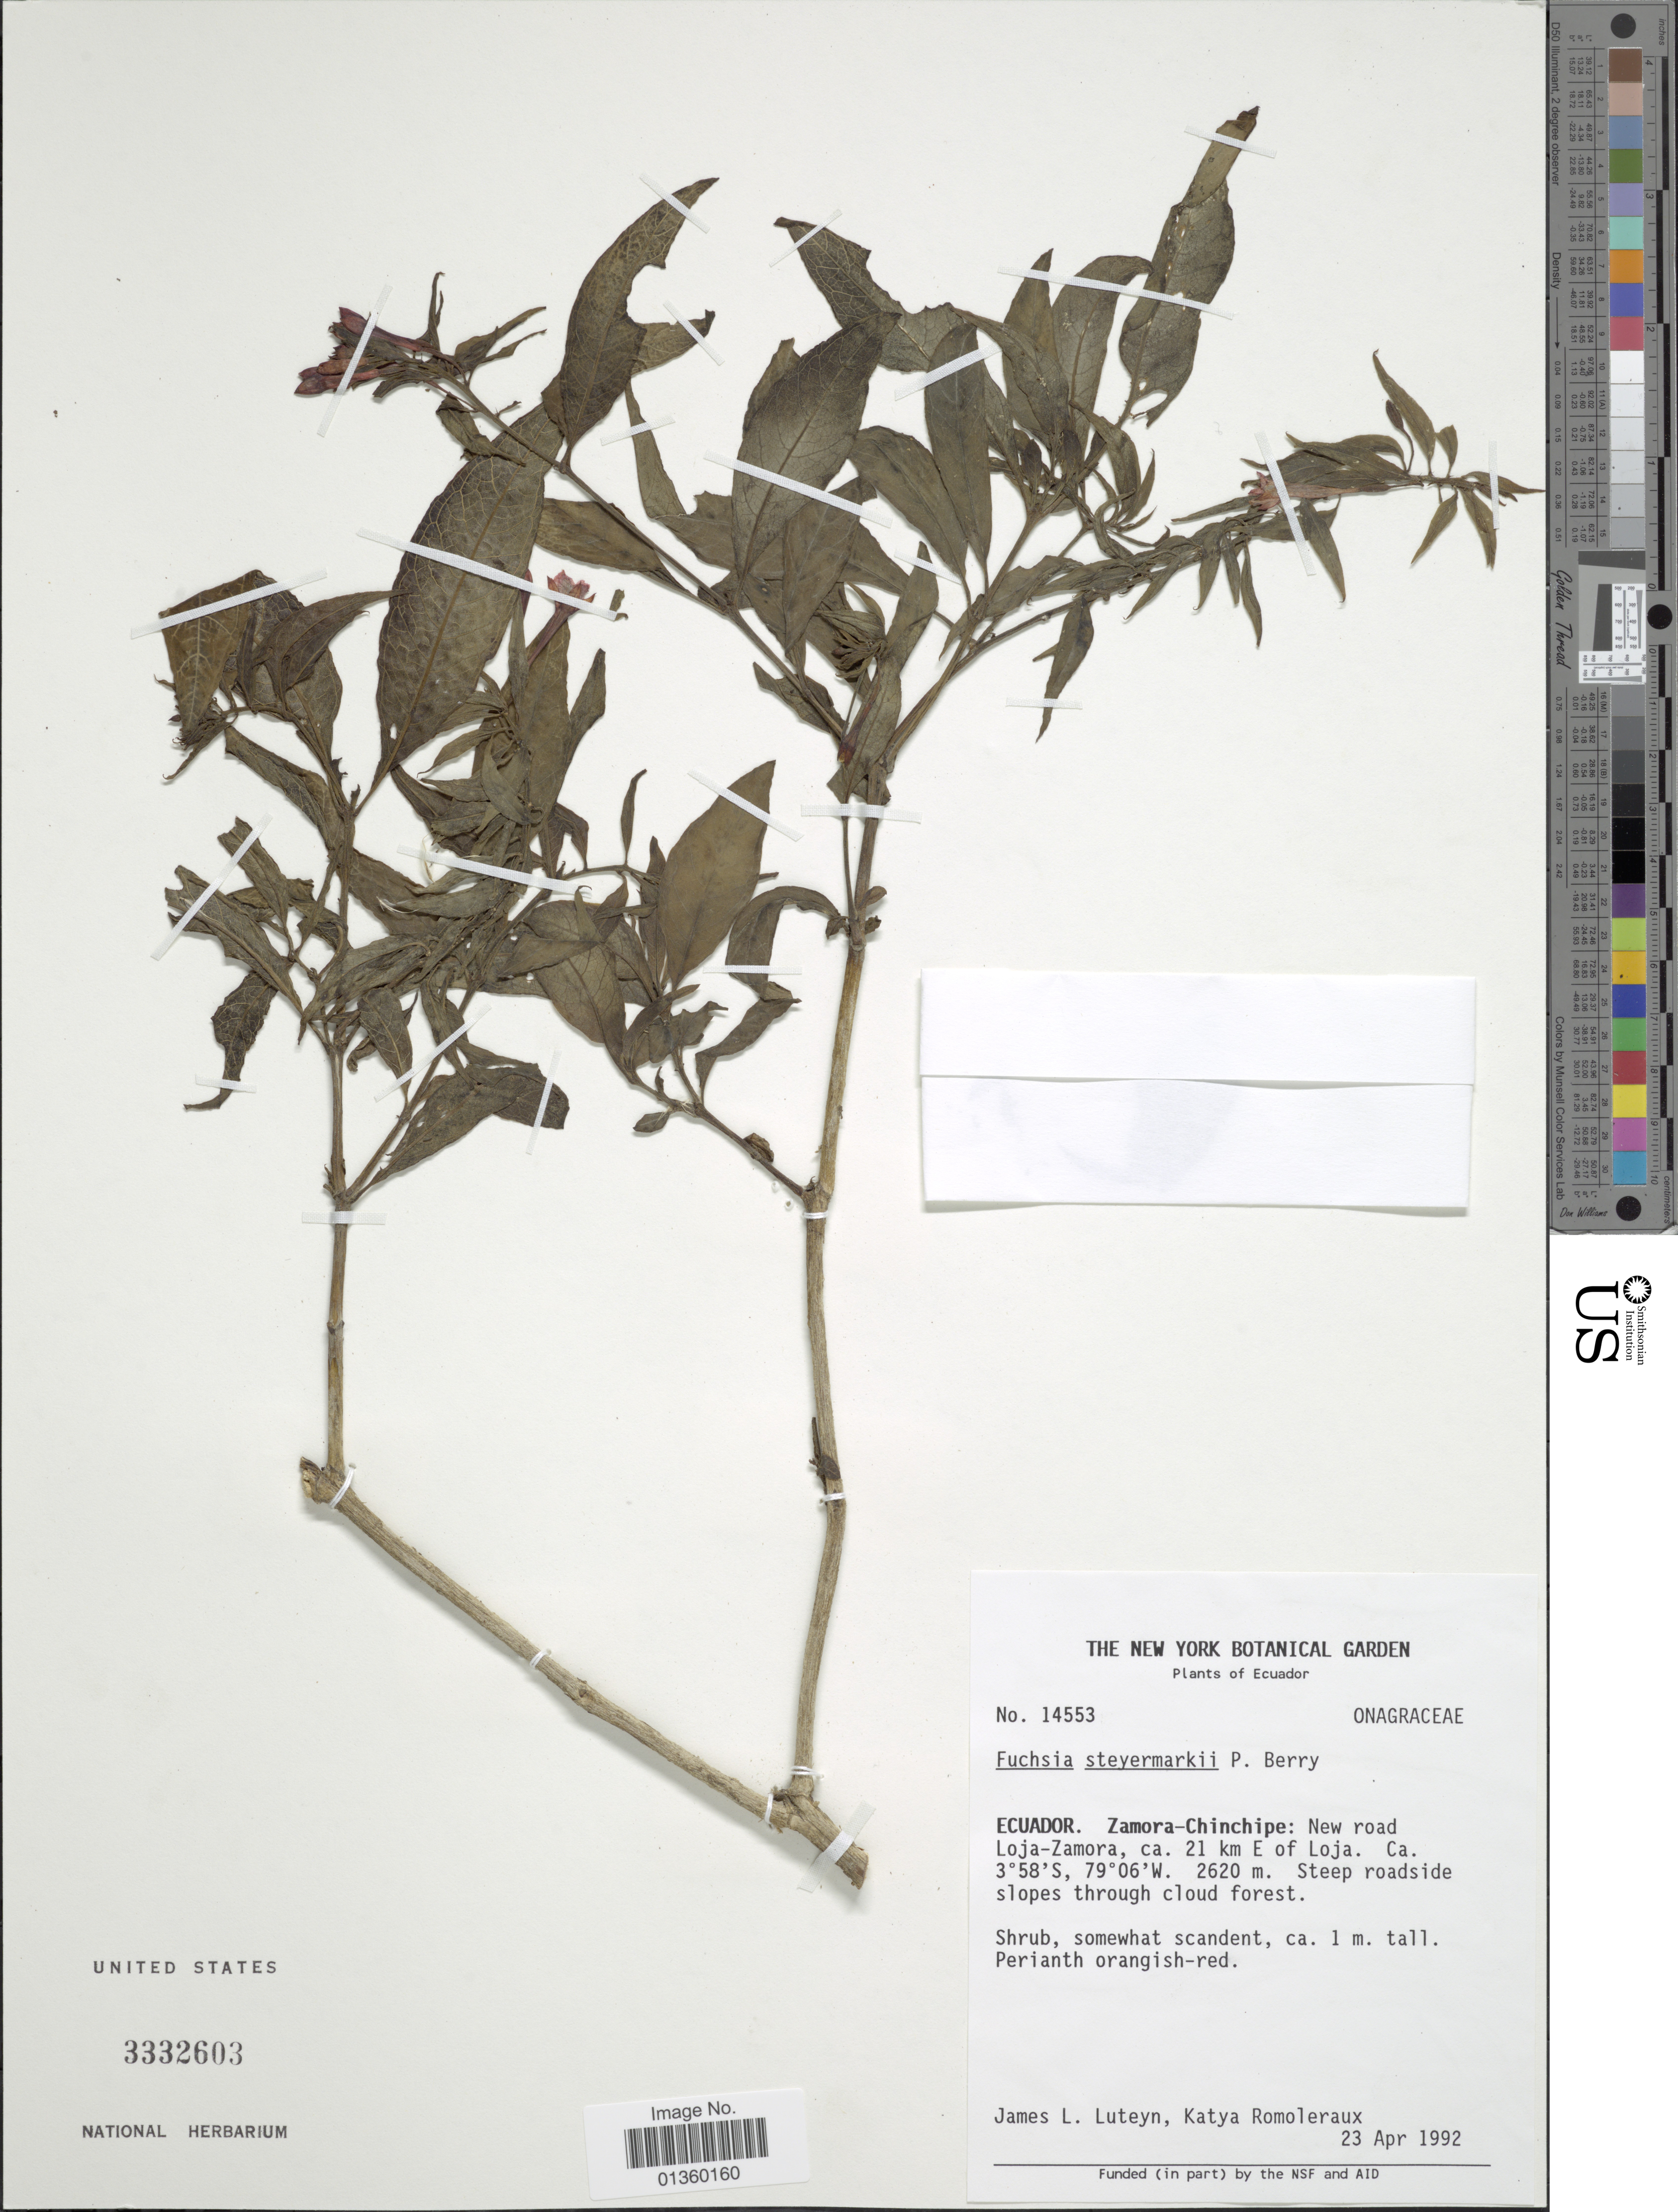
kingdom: Plantae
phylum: Tracheophyta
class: Magnoliopsida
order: Myrtales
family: Onagraceae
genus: Fuchsia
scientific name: Fuchsia steyermarkii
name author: P.E. Berry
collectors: J. L. Luteyn & K. Romoleroux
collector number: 14553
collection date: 1992-04-23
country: Ecuador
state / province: Zamora-Chinchipe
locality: New road Loja-Zamora, ca. 21 km E of Loja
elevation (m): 2620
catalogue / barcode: US 3332603